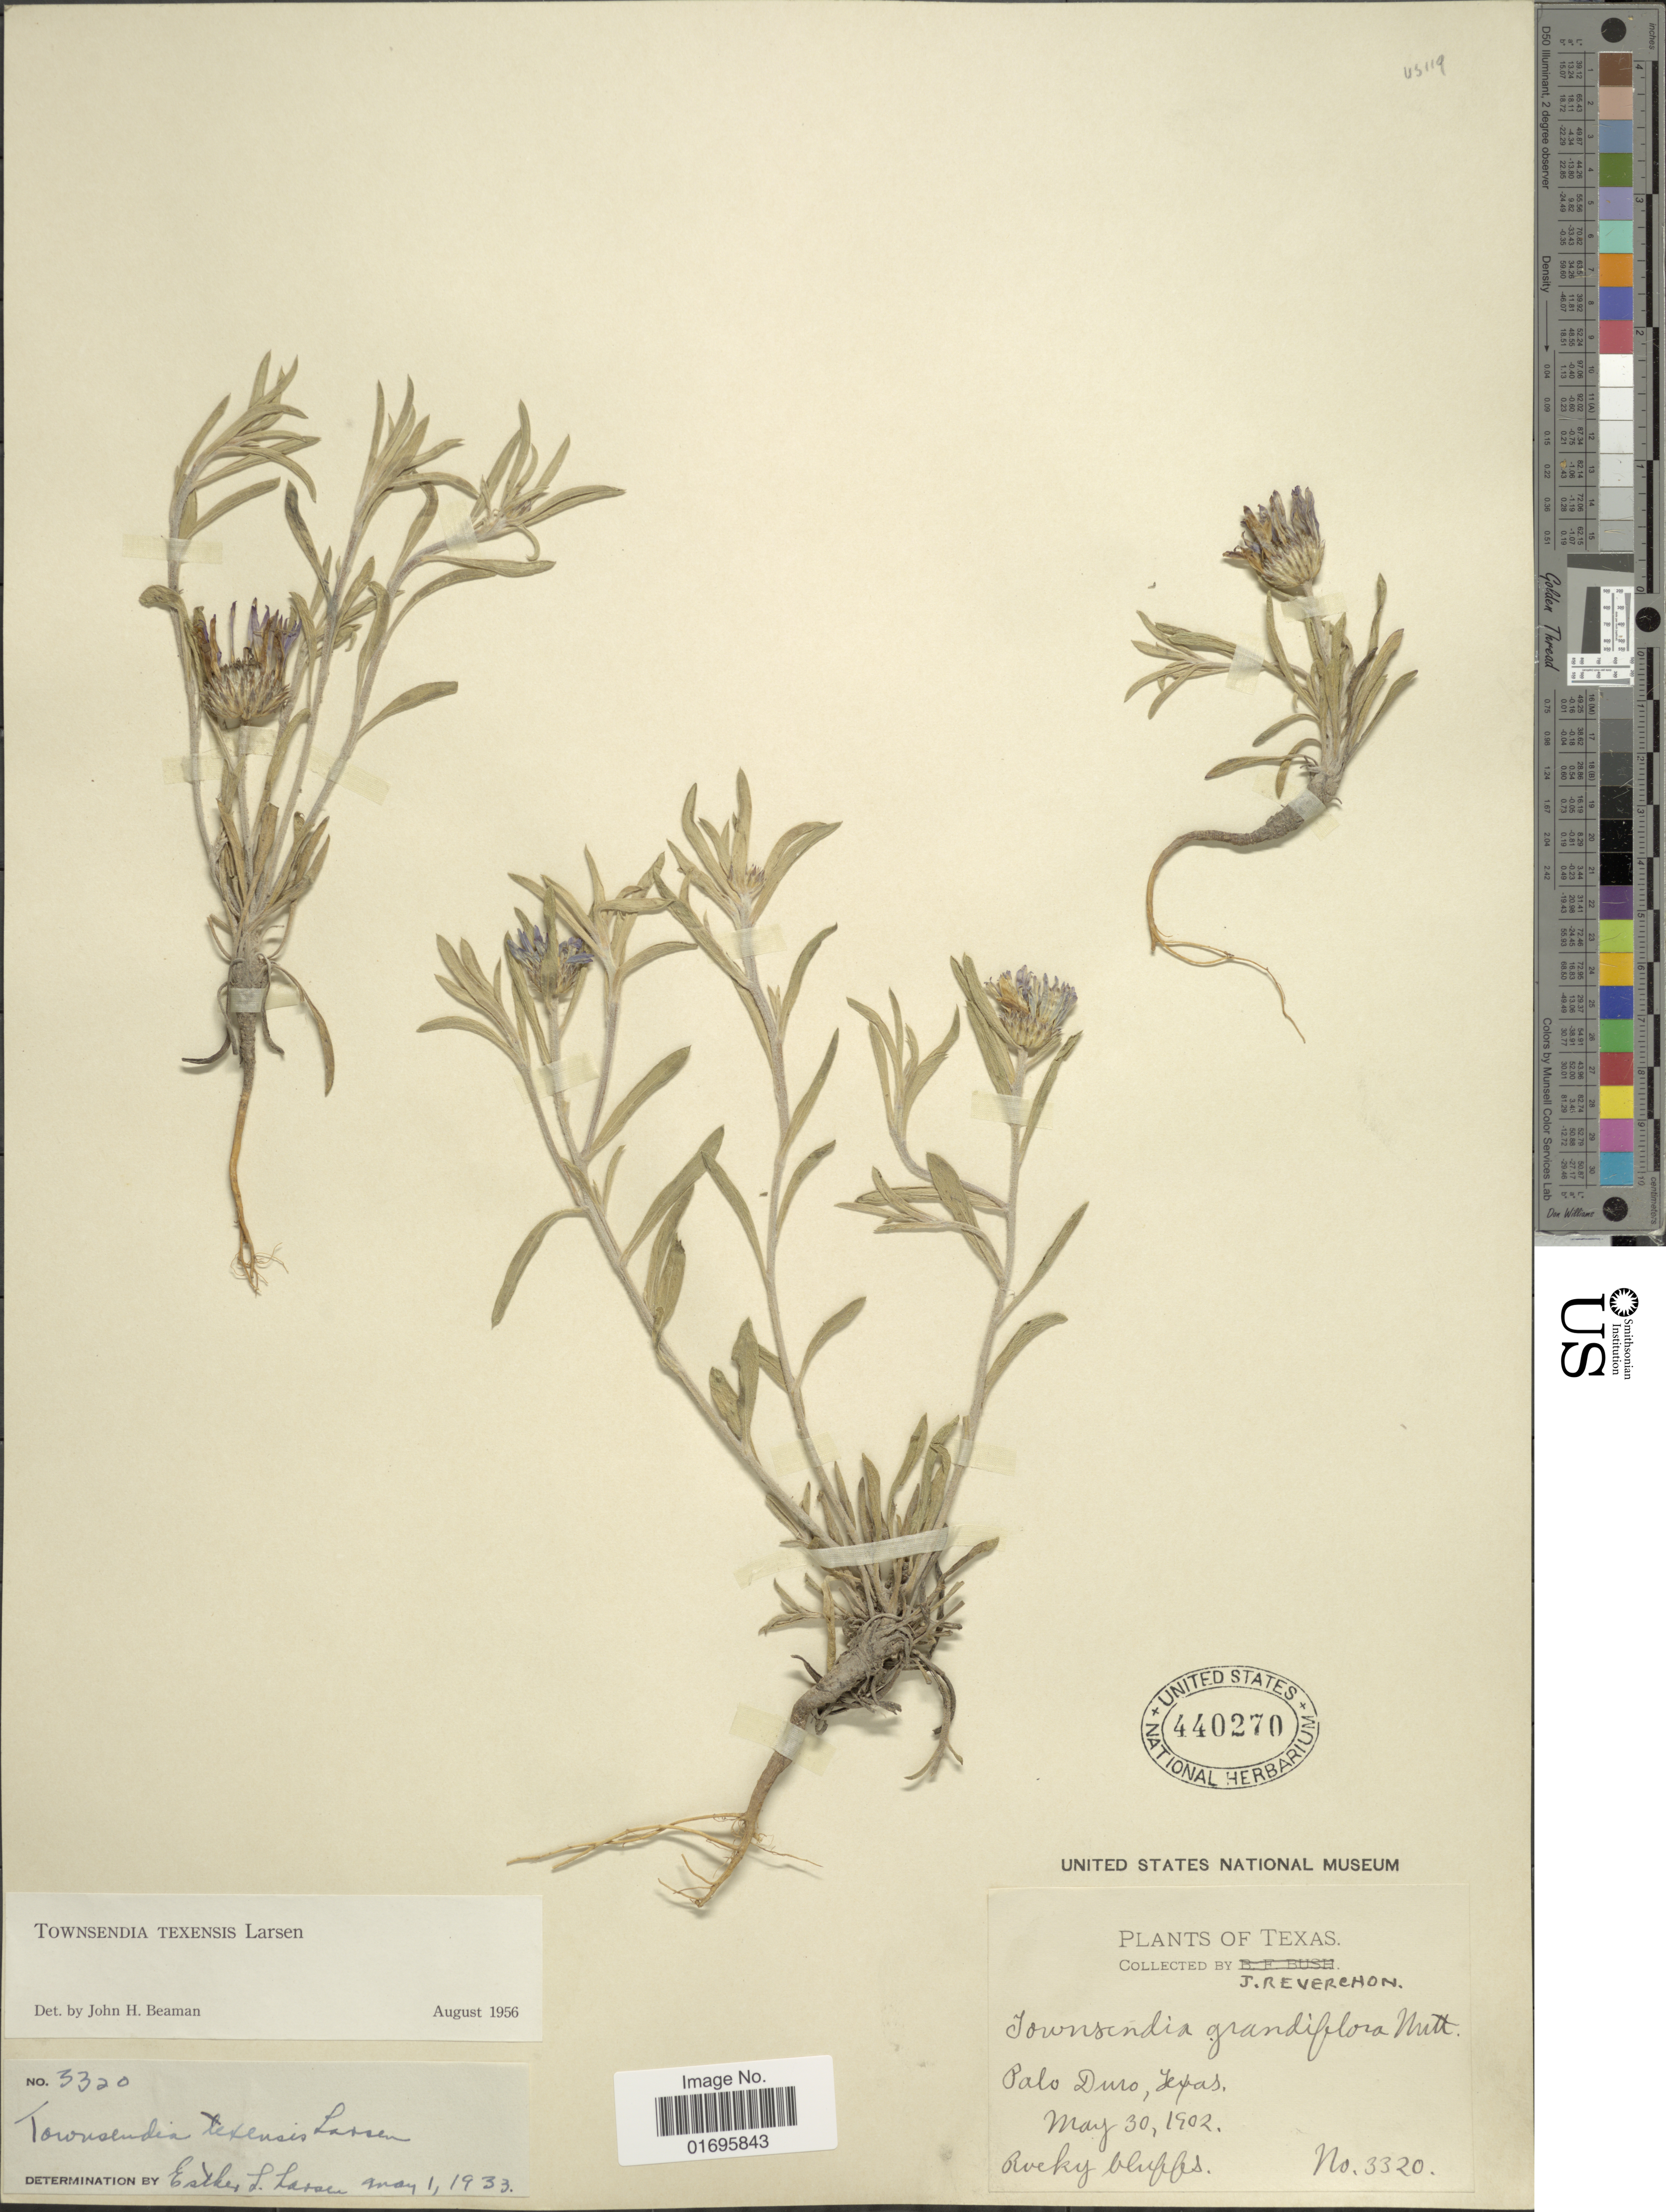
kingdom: Plantae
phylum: Tracheophyta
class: Magnoliopsida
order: Asterales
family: Asteraceae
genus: Townsendia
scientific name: Townsendia texensis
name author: Larsen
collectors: J. Reverchon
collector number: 3320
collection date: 1902-05-30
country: United States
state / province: Texas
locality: Palo Duro, Texas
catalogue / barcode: US 440270